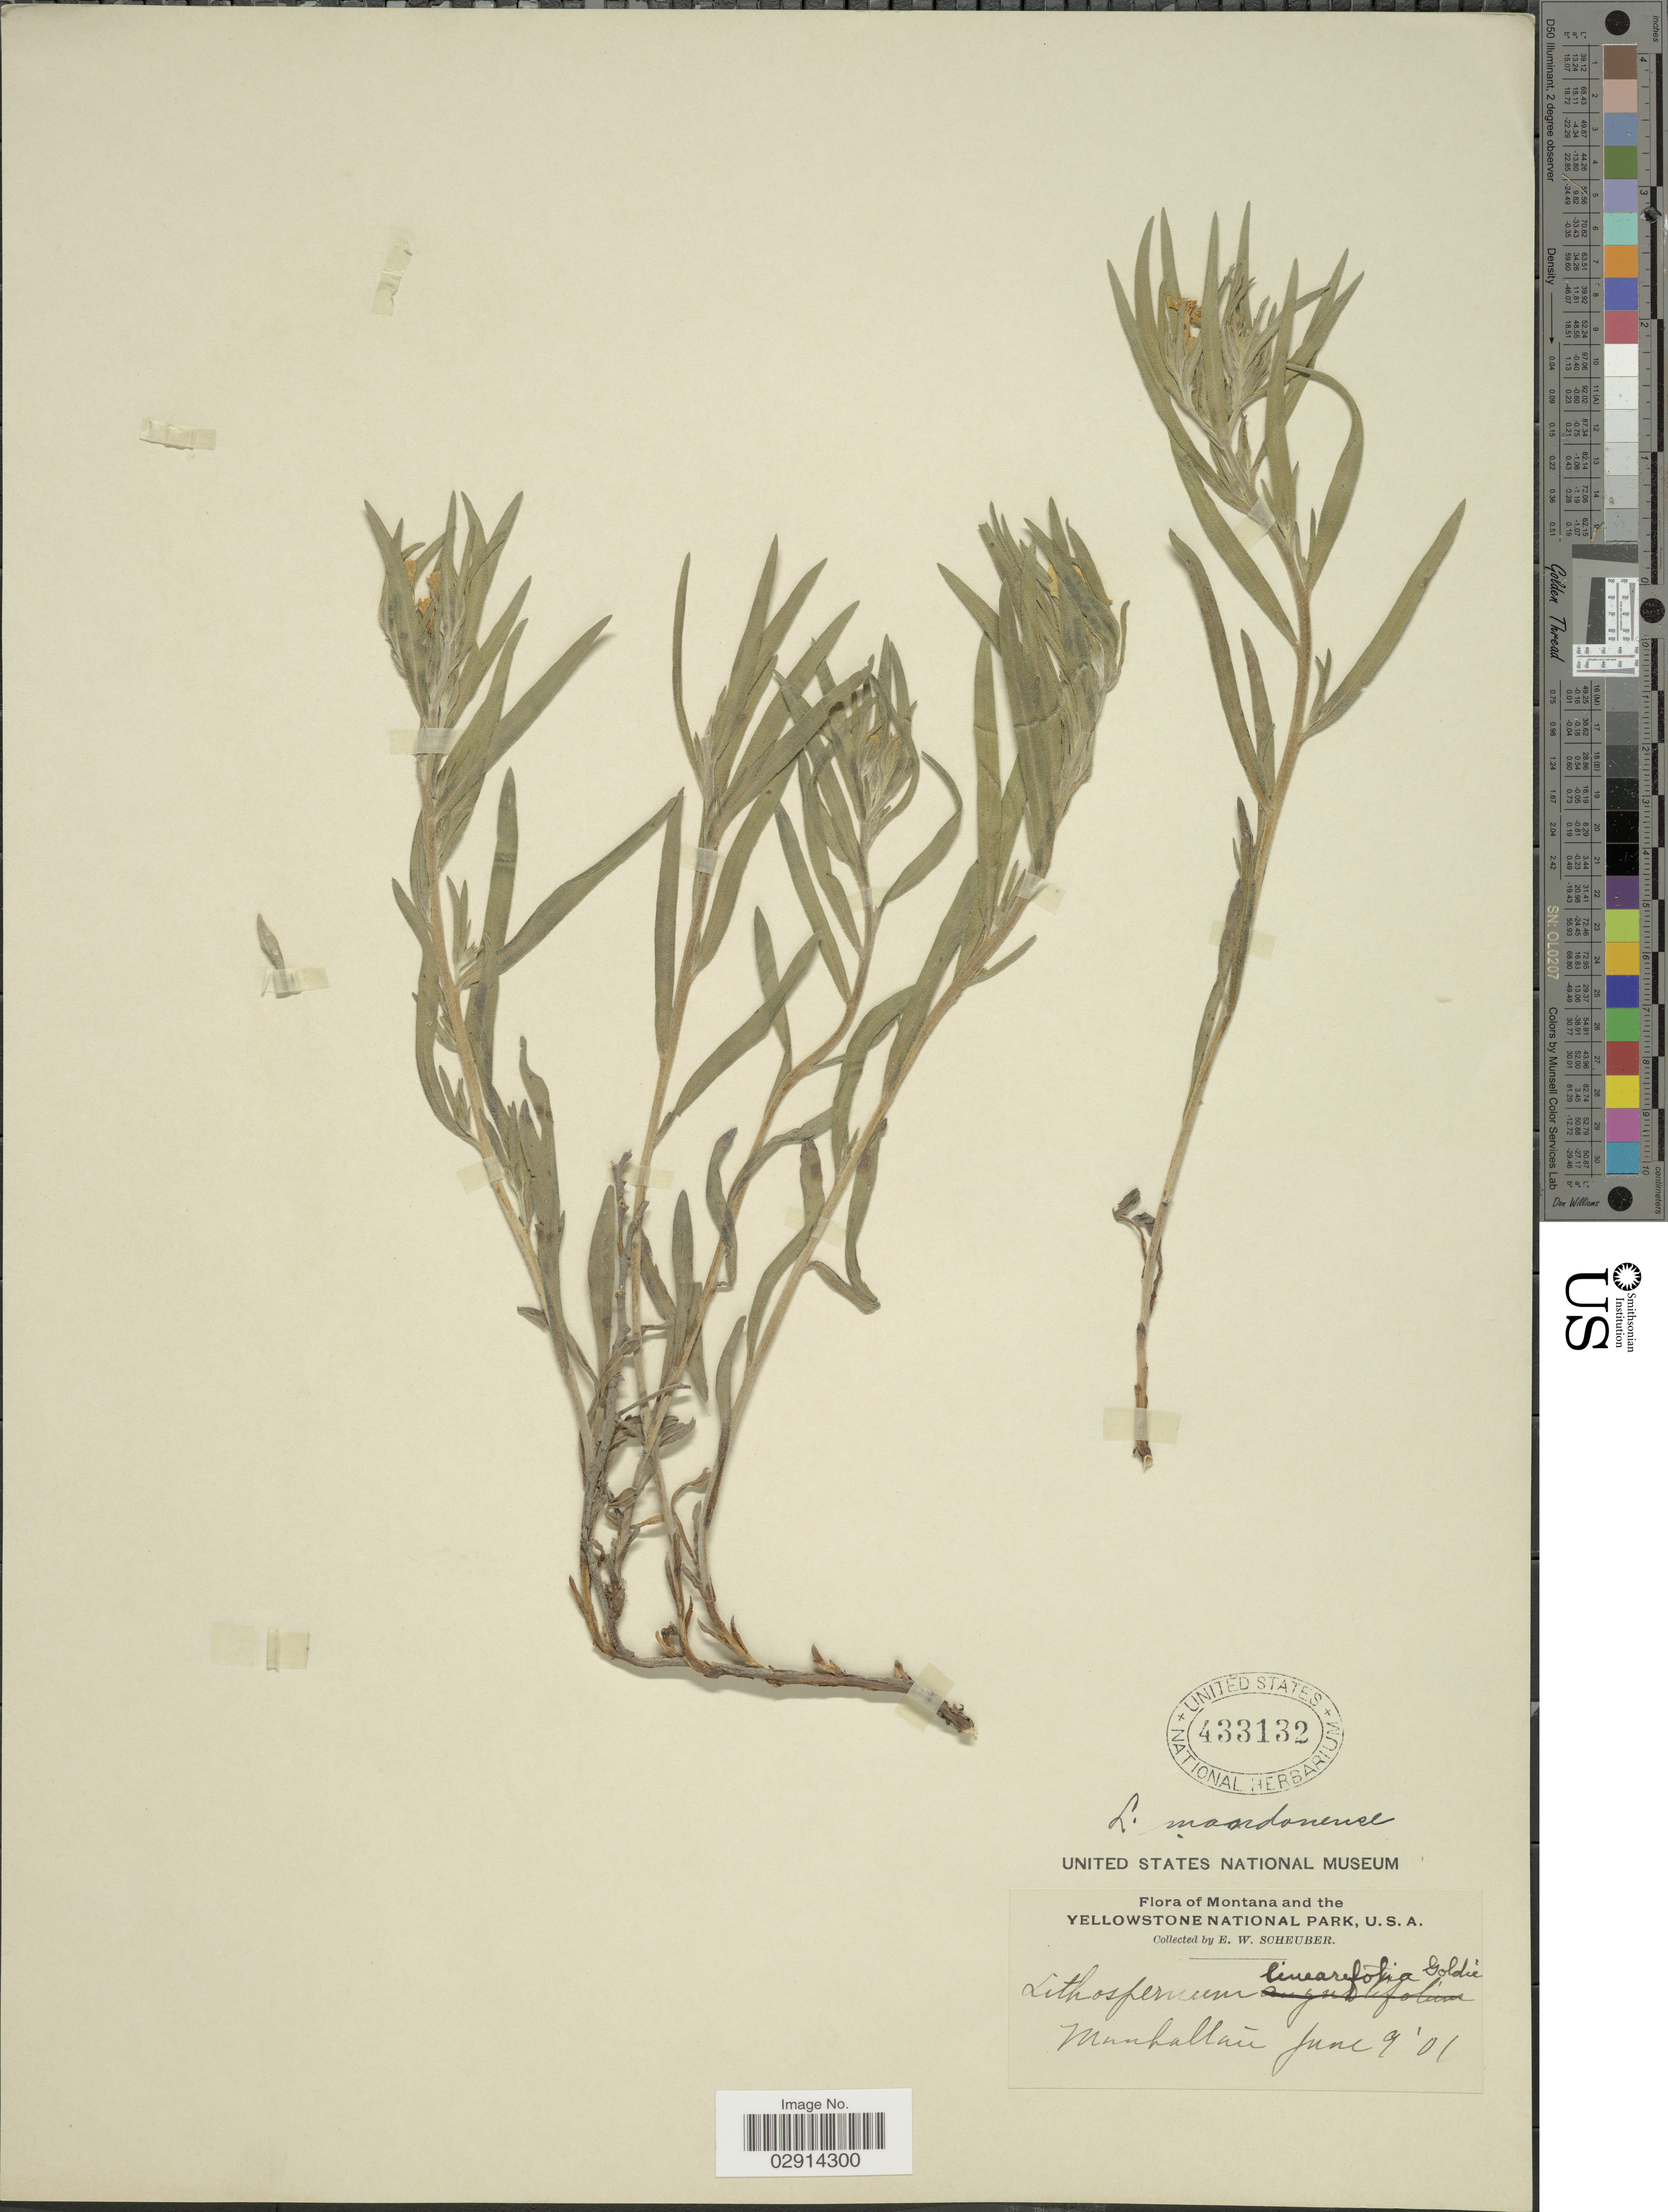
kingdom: Plantae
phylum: Tracheophyta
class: Magnoliopsida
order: Boraginales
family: Boraginaceae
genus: Lithospermum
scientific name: Lithospermum mandanense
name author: Spreng.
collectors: E. Scheuber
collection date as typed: Transcribed d/m/y: 9/6/1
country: United States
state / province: Montana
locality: Yellowstone National Park, Manhattan.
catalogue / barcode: US 433132